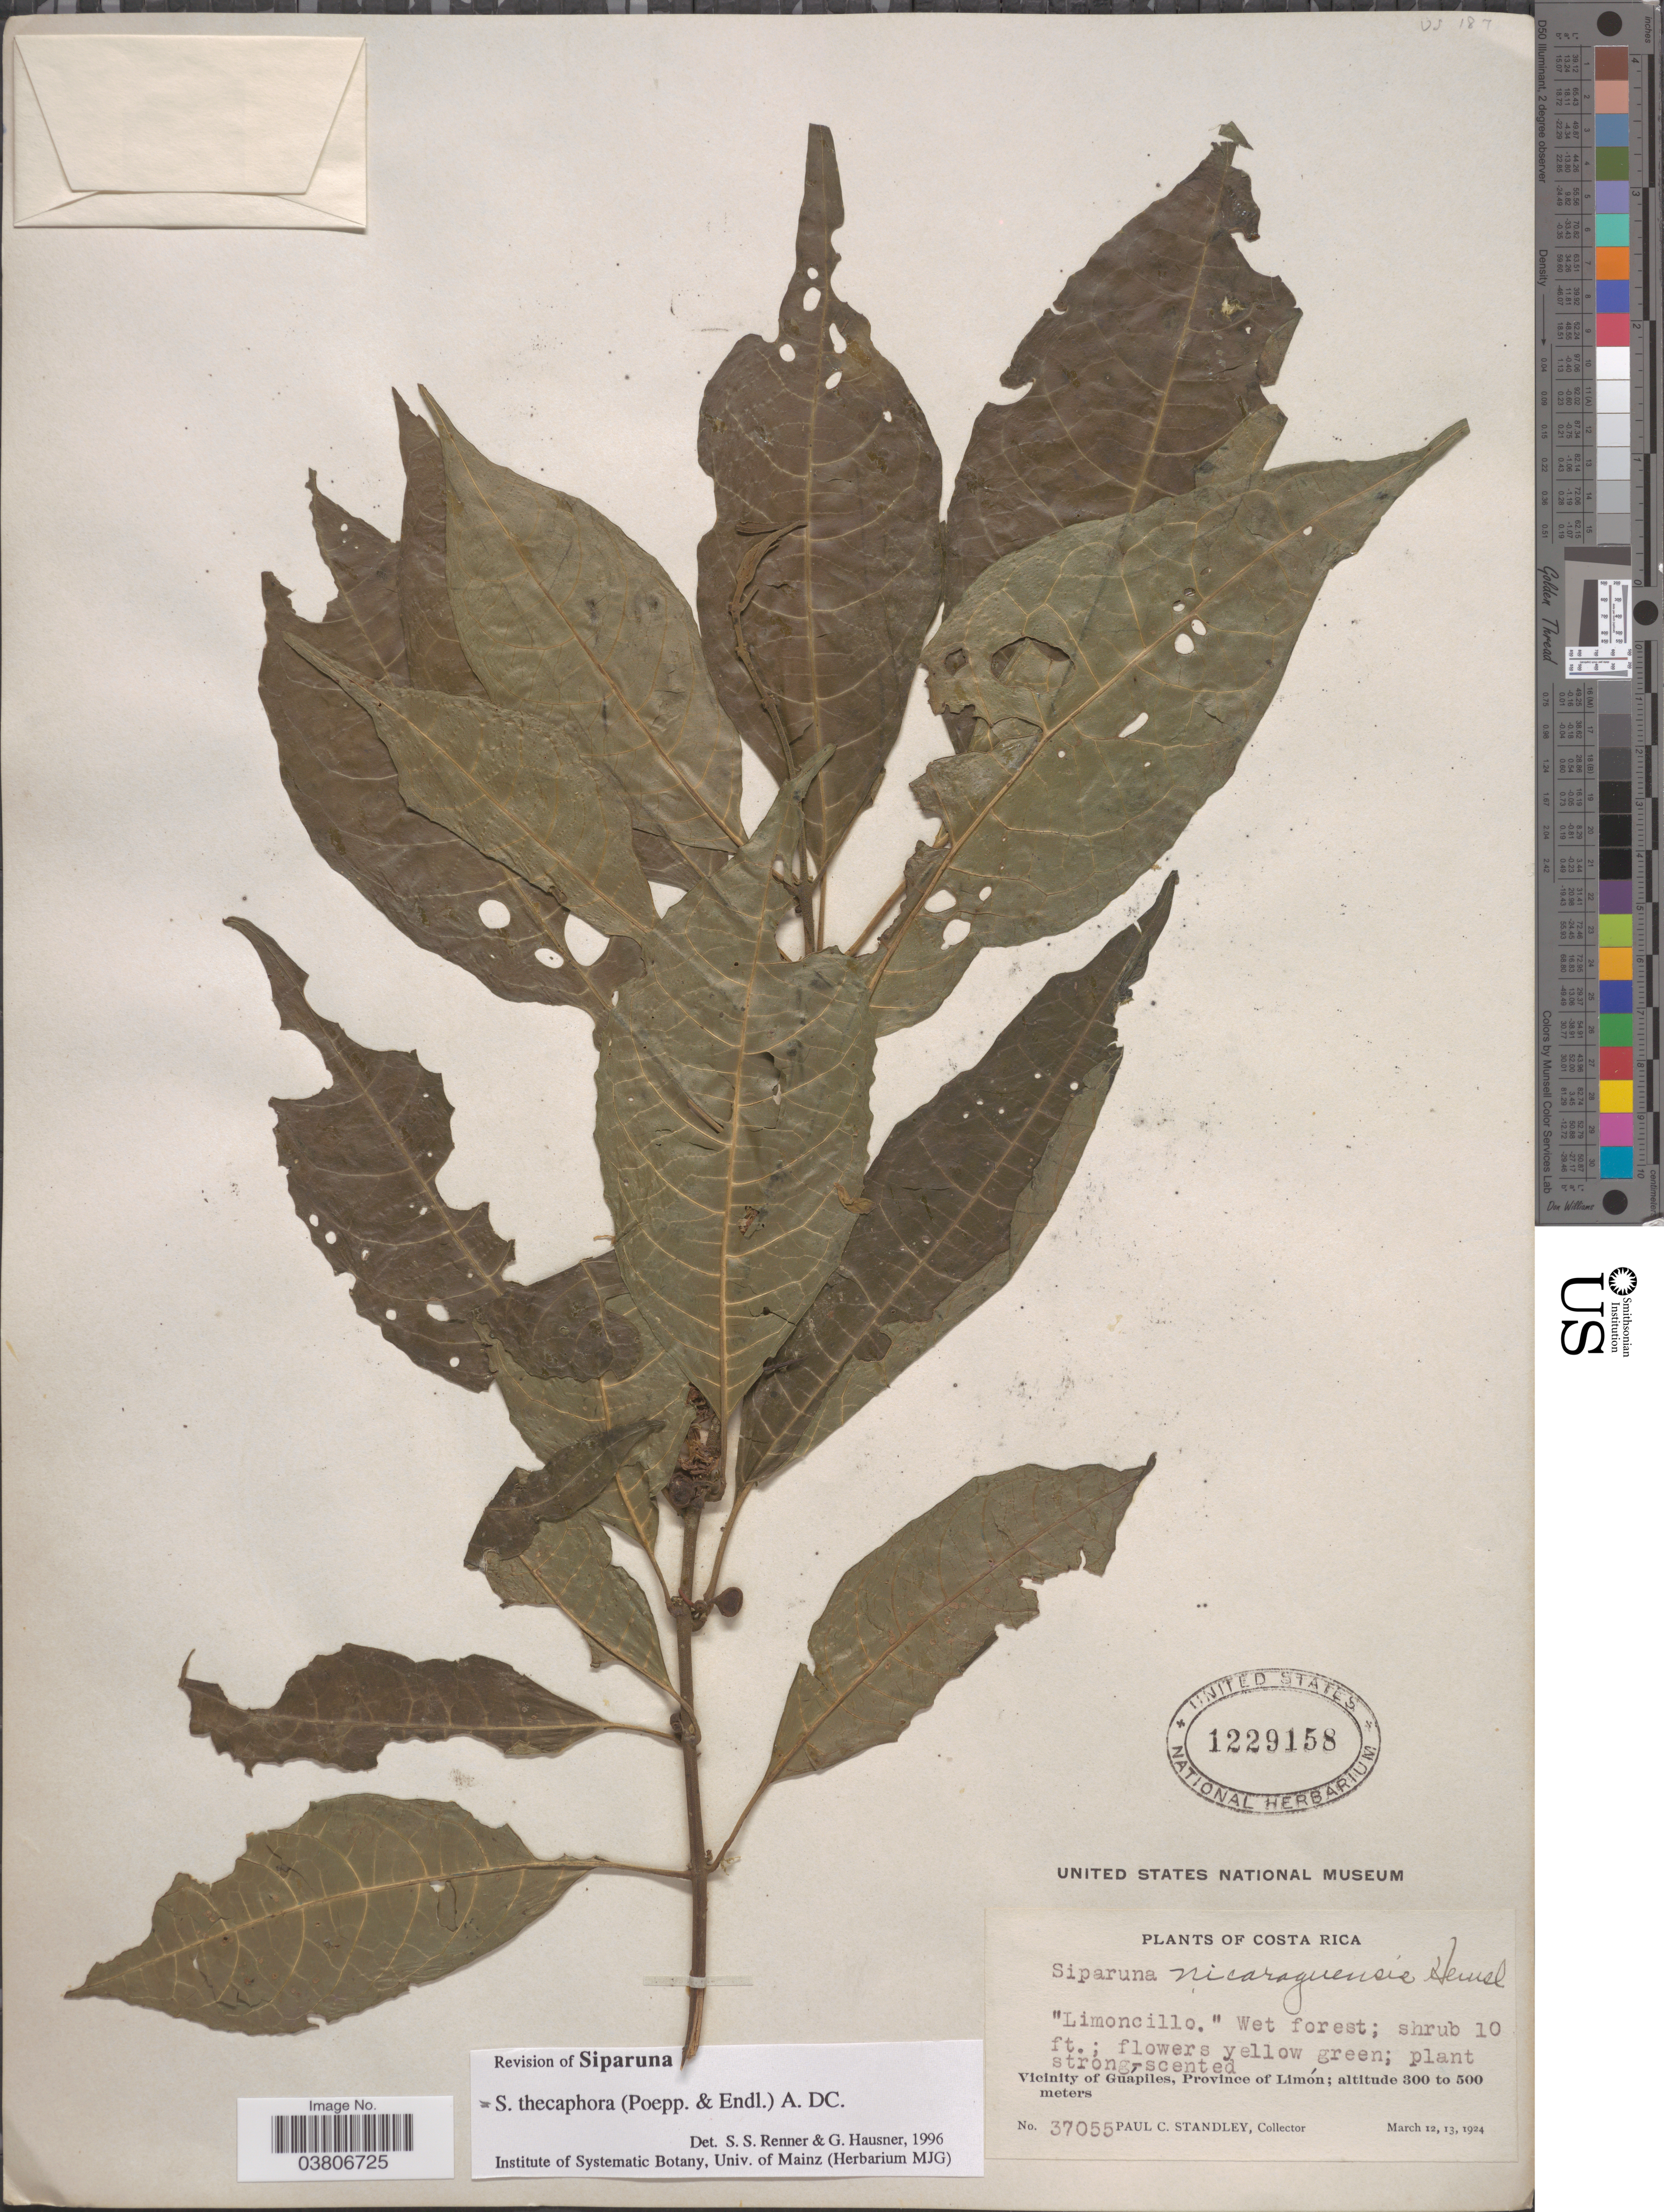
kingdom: Plantae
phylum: Tracheophyta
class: Magnoliopsida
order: Laurales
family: Siparunaceae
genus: Siparuna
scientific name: Siparuna thecaphora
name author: (Poepp. & Endl.) A. DC.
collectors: P. C. Standley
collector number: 37055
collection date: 1924-03-12/1924-03-13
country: Costa Rica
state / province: Limón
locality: Vicinity of Guápiles.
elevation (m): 300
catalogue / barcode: US 1229158